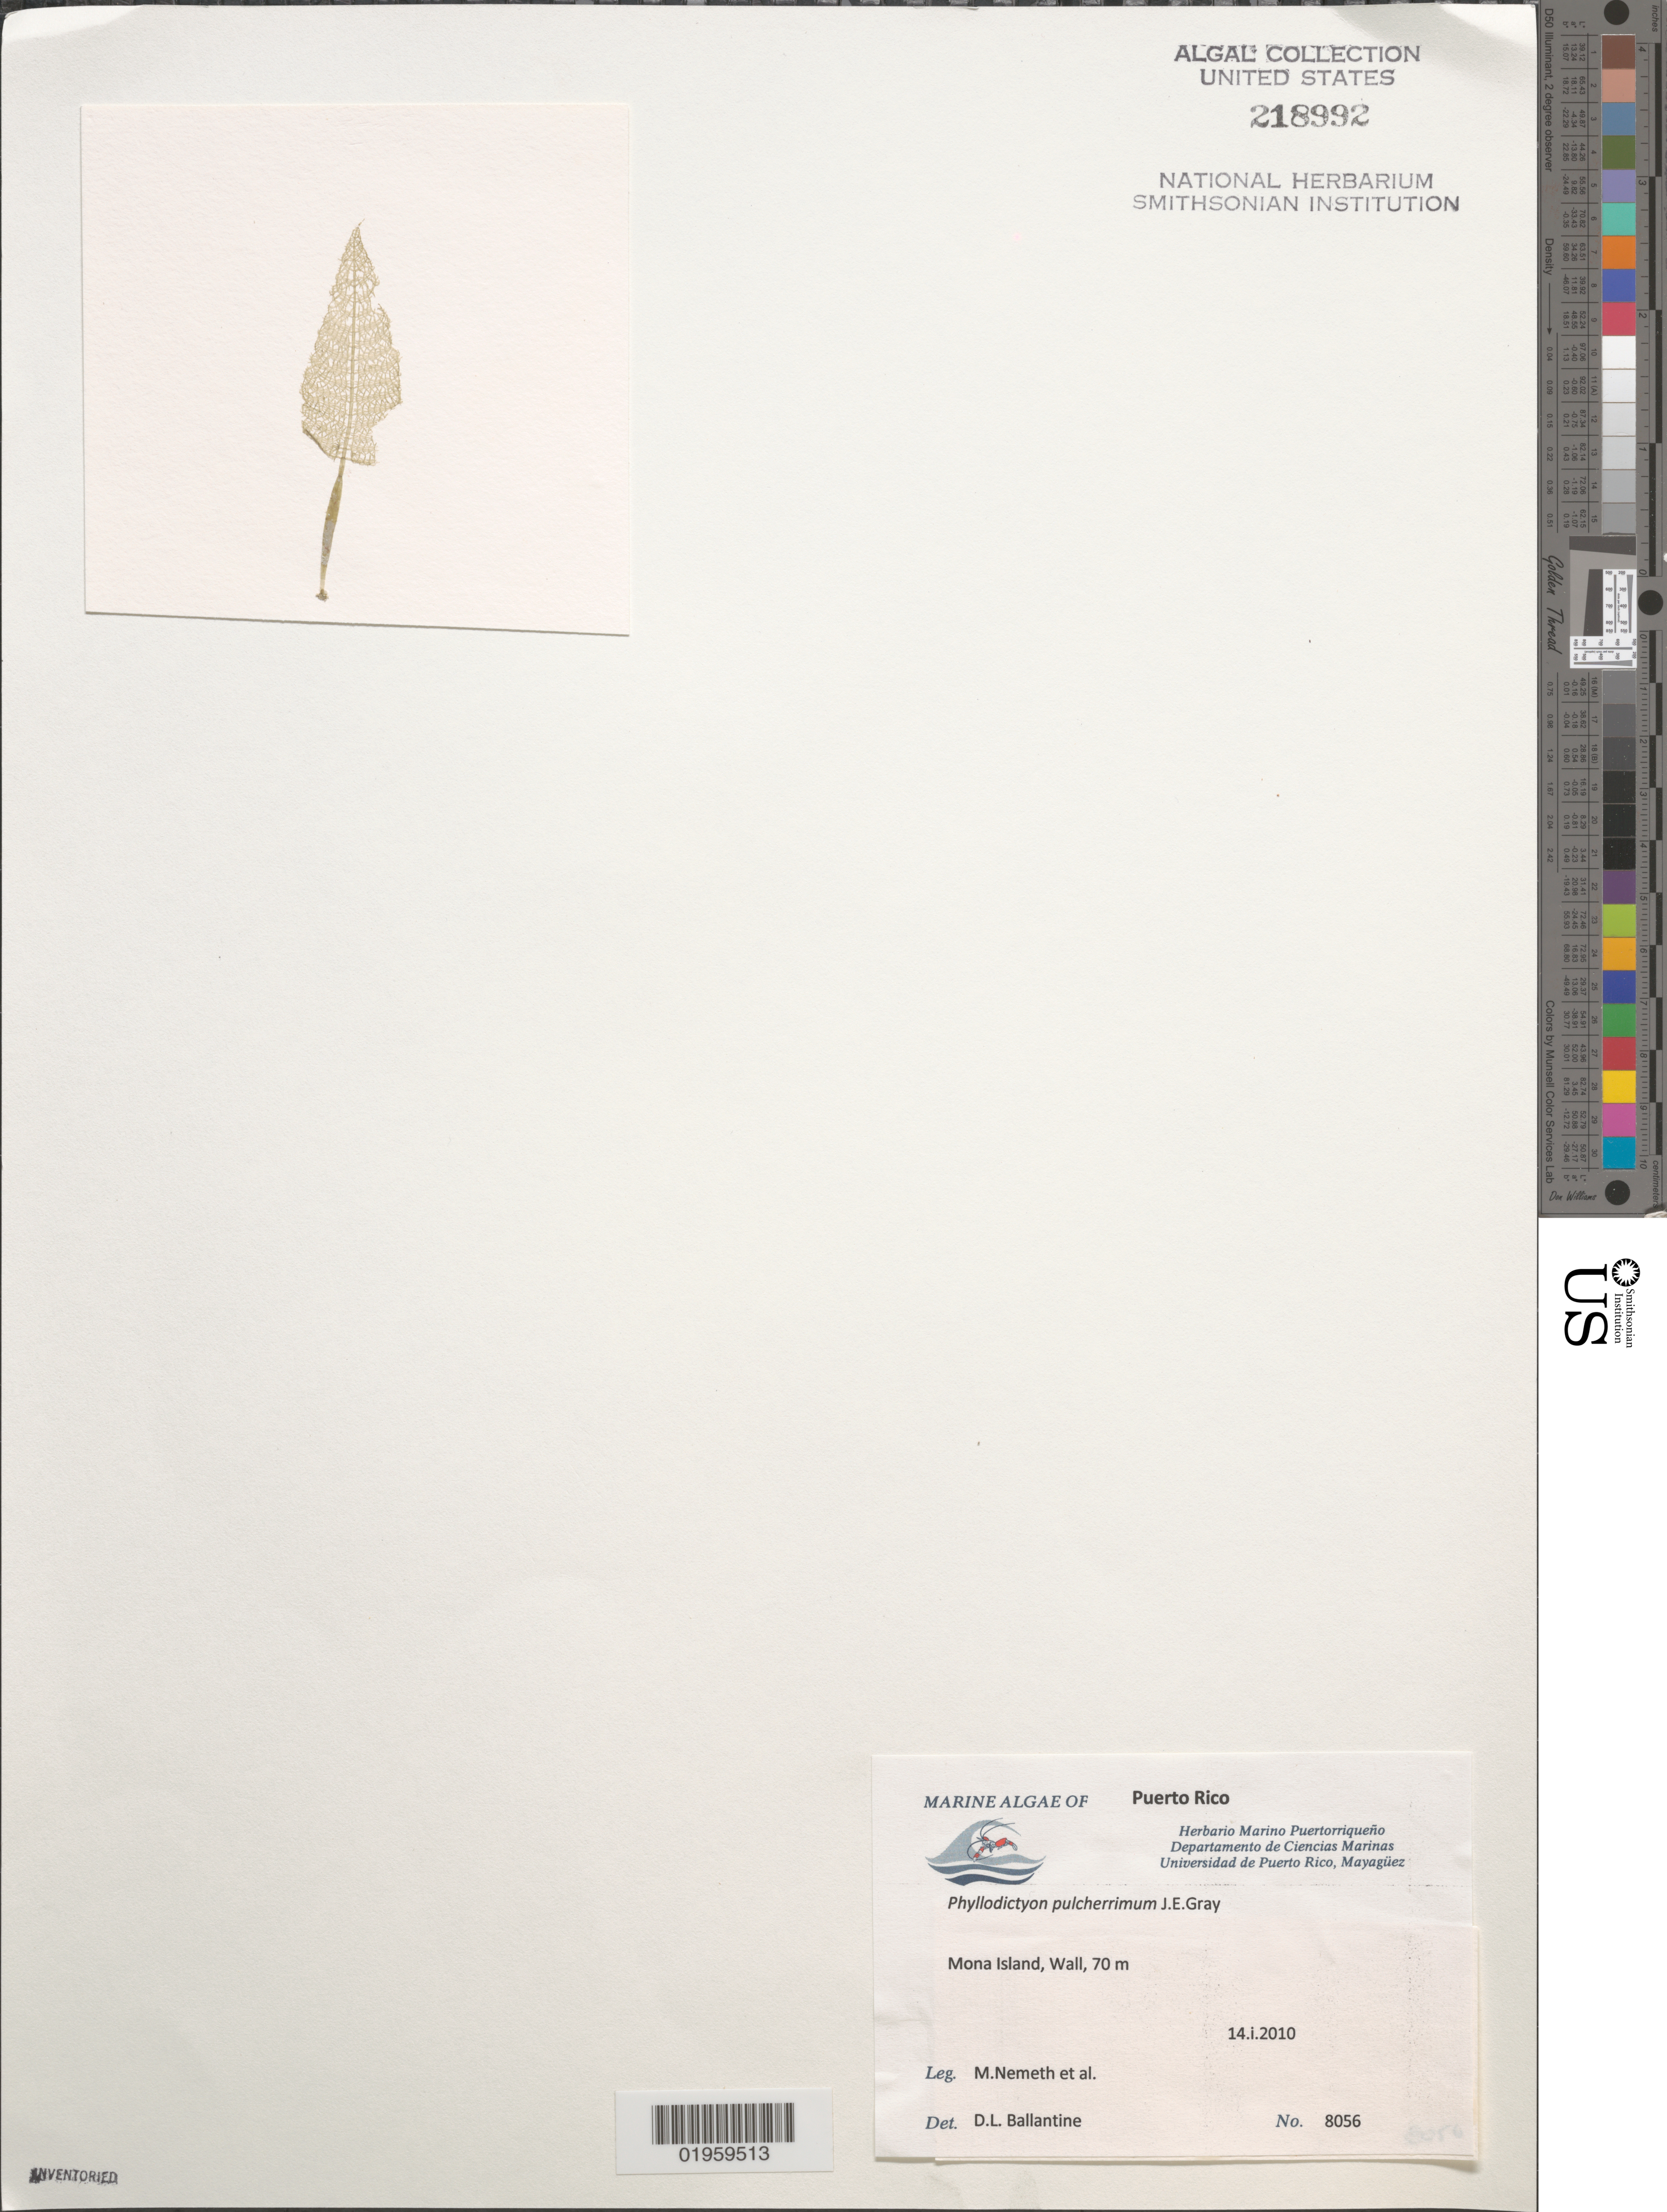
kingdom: Plantae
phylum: Chlorophyta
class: Ulvophyceae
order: Siphonocladales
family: Boodleaceae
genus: Phyllodictyon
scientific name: Phyllodictyon pulcherrimum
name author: J.E. Gray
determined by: Ballantine, D. L.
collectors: M. Nemeth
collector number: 8056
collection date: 2010-01-14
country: Puerto Rico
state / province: Mayagüez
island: Mona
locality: Wall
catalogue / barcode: US 218992